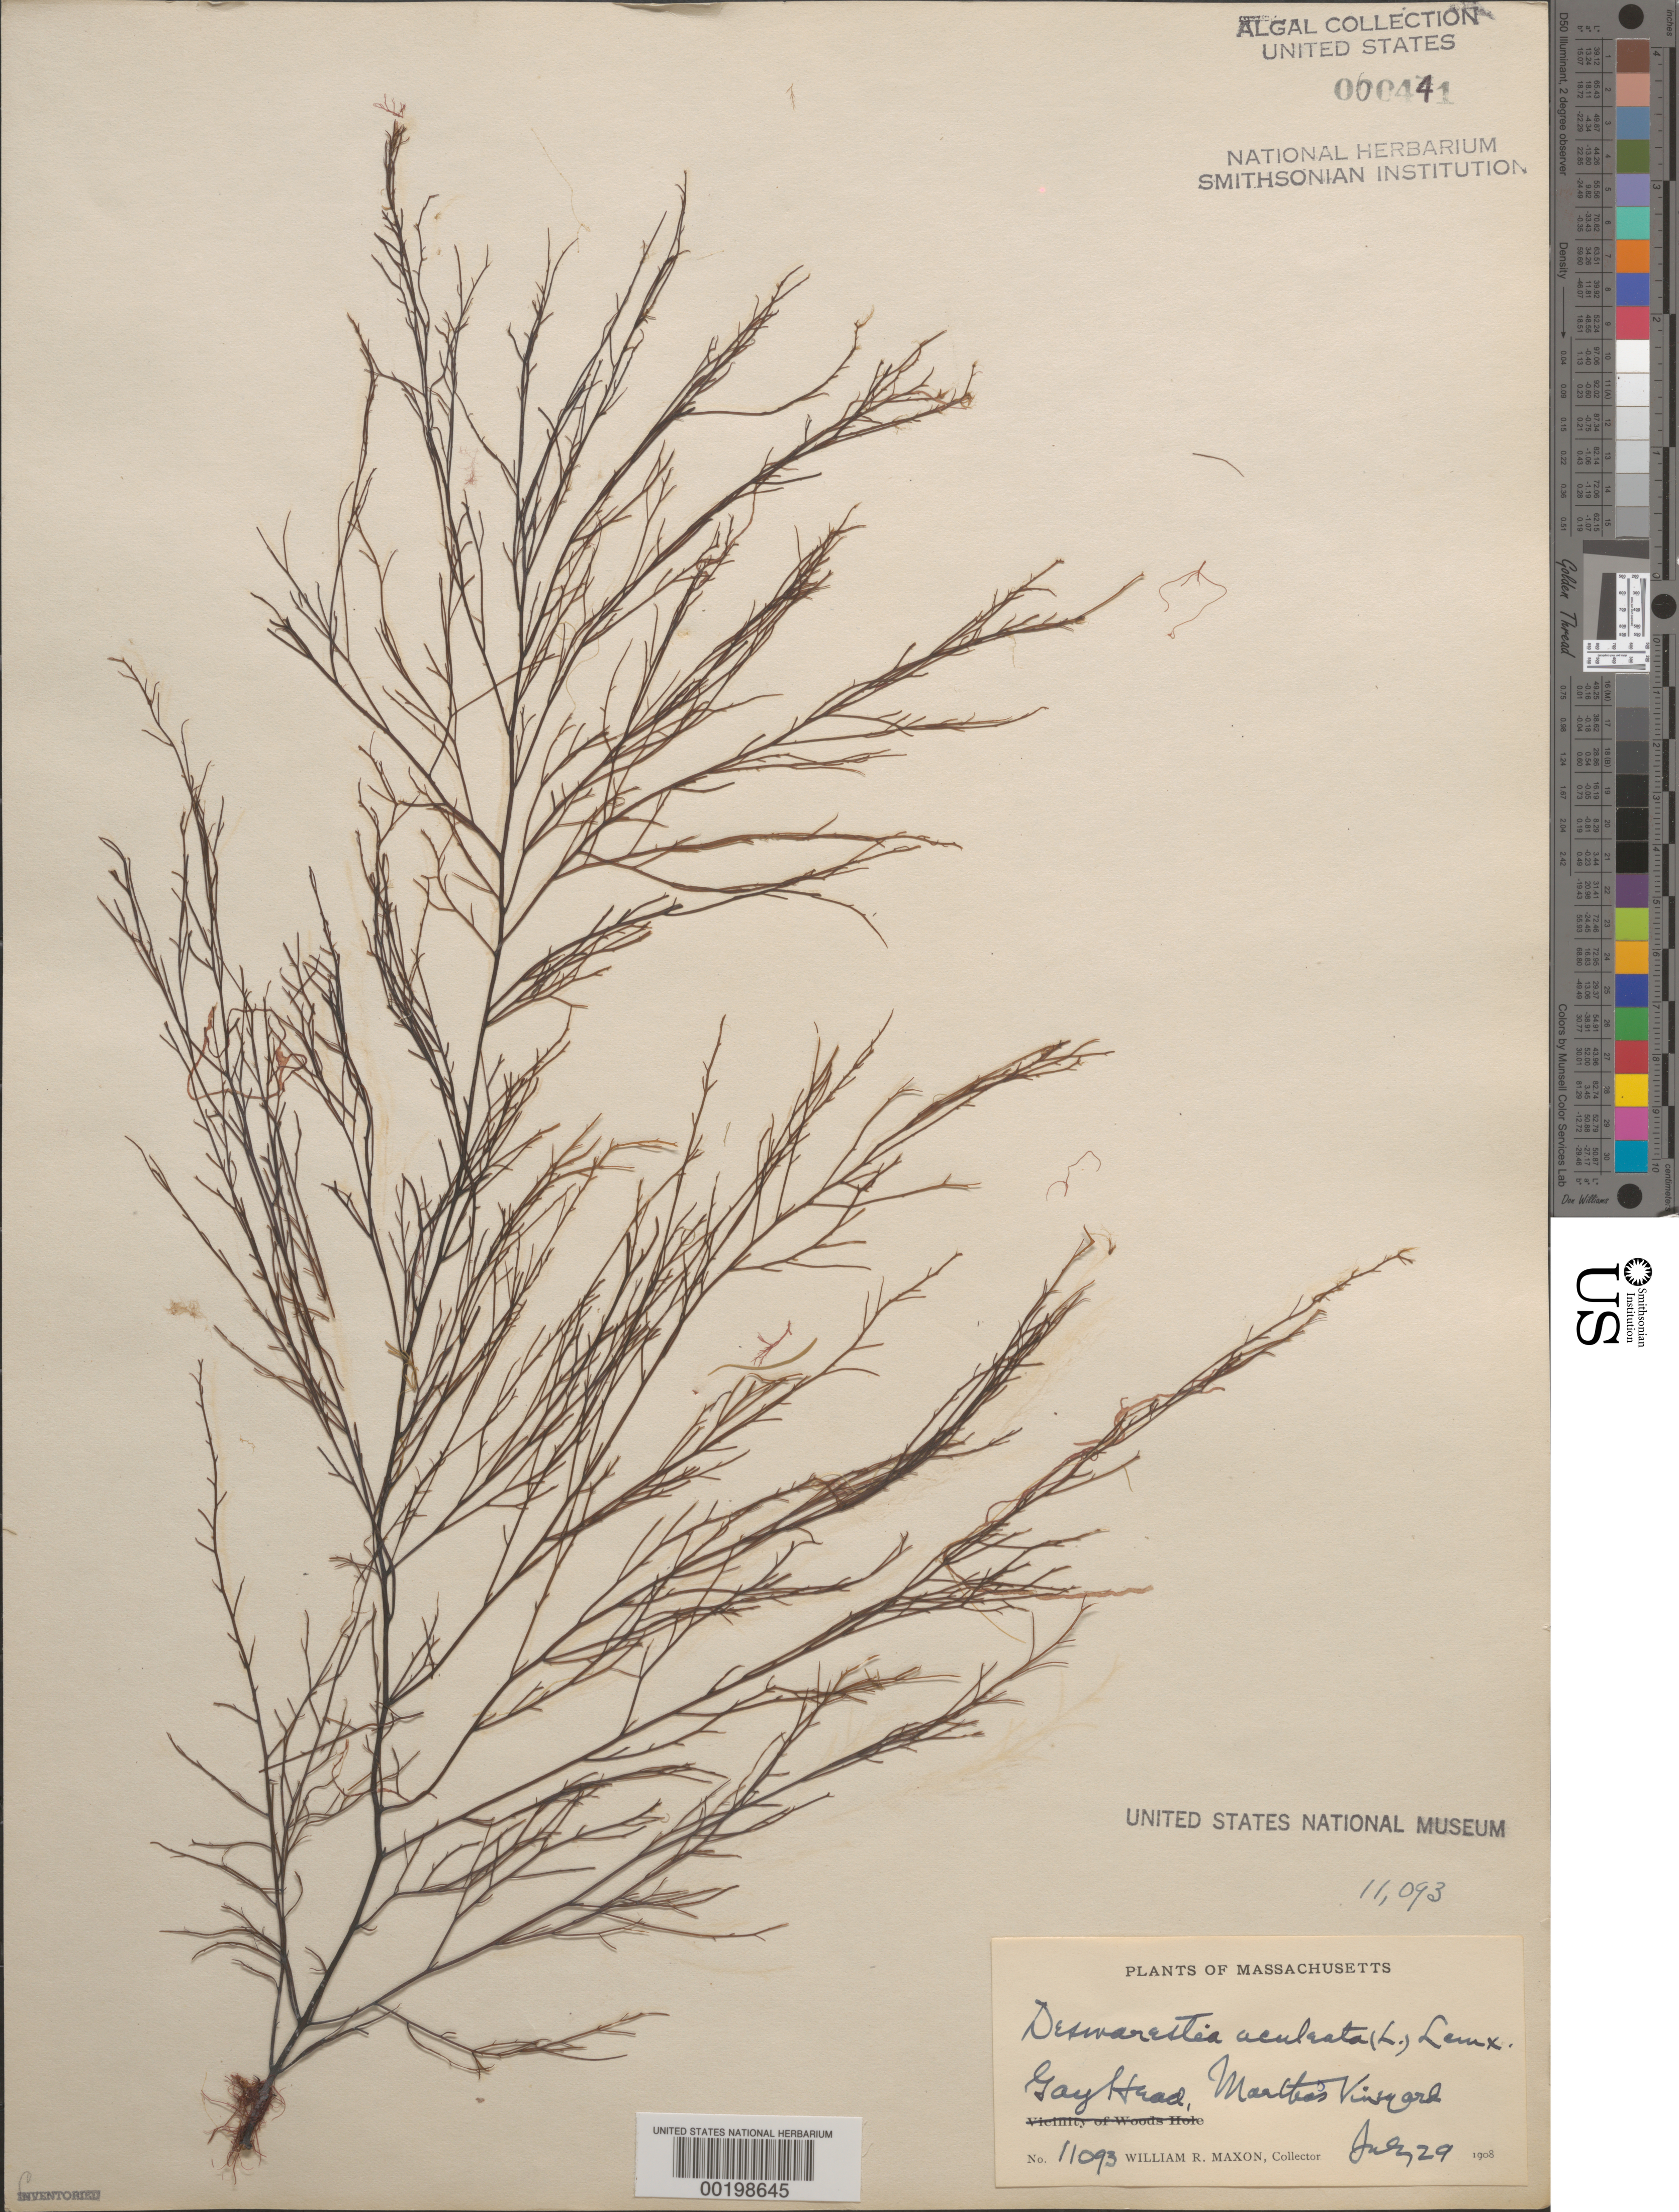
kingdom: Chromista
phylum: Ochrophyta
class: Phaeophyceae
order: Desmarestiales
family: Desmarestiaceae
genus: Desmarestia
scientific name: Desmarestia aculeata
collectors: W. R. Maxon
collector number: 11093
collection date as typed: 29 Jul 1908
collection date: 1908-07-29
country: United States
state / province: Massachusetts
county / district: Dukes County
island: Martha's Vineyard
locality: Gay Head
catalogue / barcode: US 441